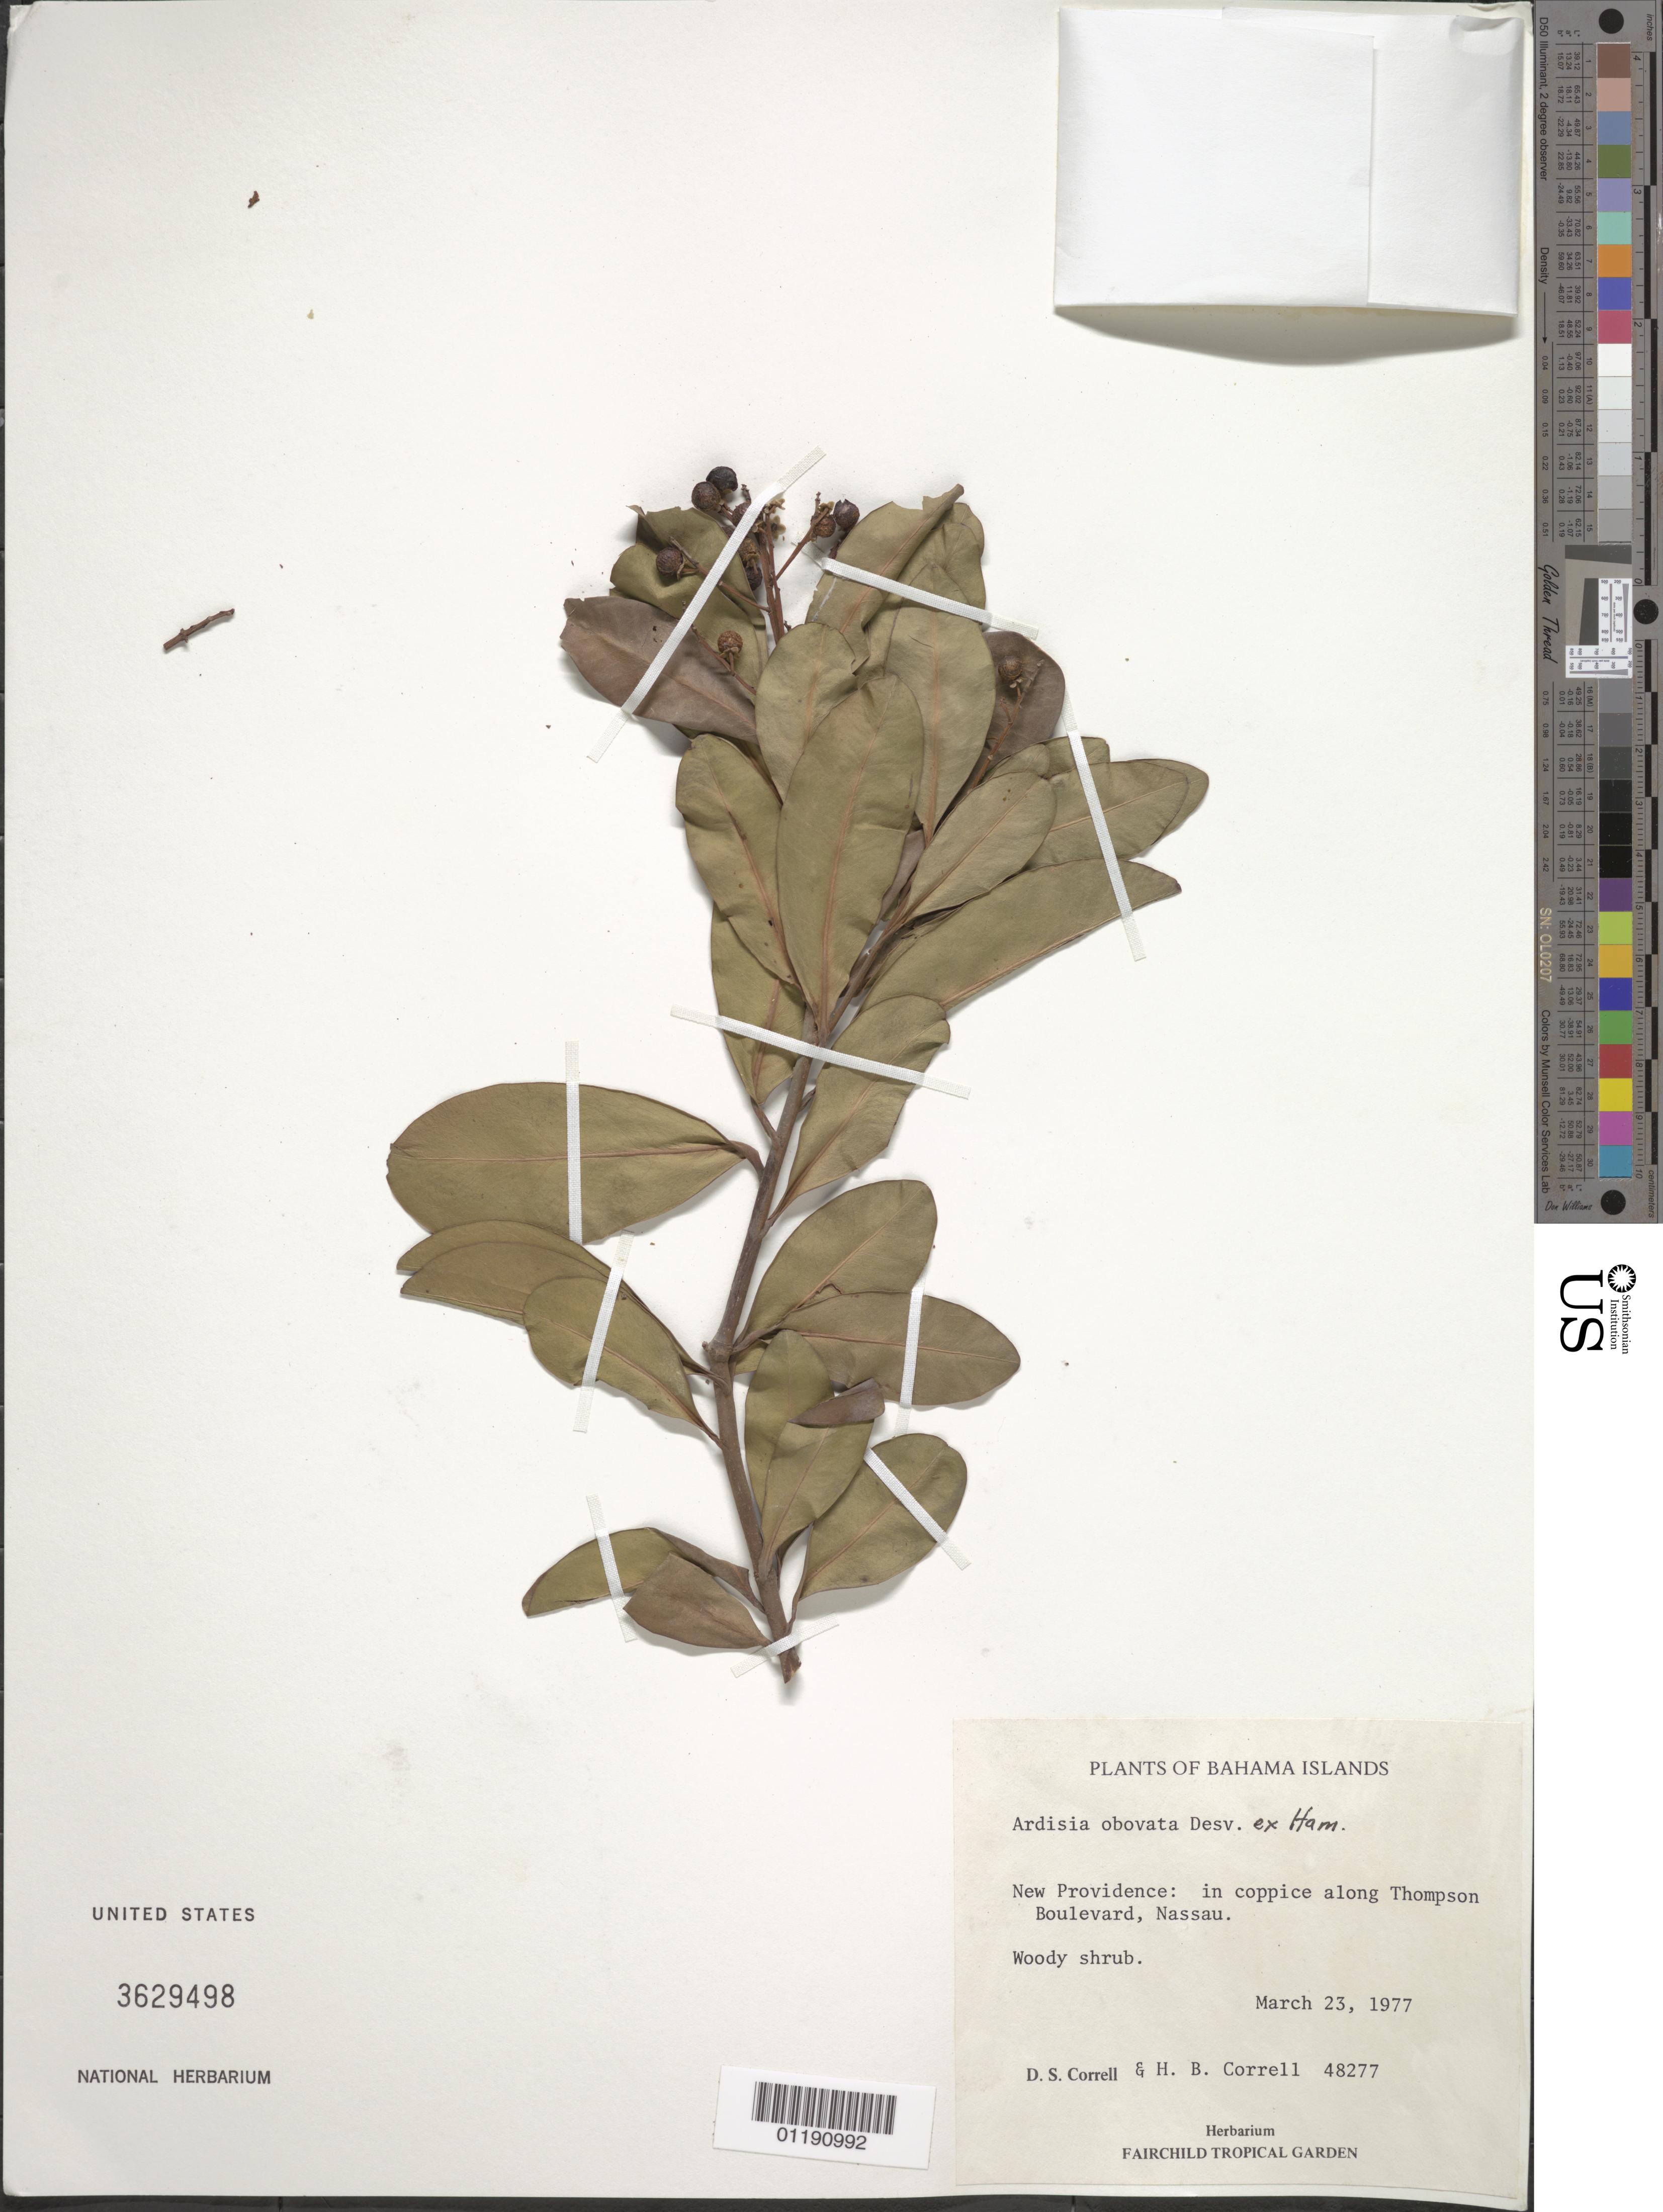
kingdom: Plantae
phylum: Tracheophyta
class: Magnoliopsida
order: Ericales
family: Primulaceae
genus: Ardisia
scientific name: Ardisia obovata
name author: Desv. ex Ham.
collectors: D. S. Correll & H. Correll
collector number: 48277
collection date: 1977-03-23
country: Bahamas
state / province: New Providence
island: New Providence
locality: New Providence: in coppica along Thompson Boulevard, Nassau.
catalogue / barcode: US 3629498